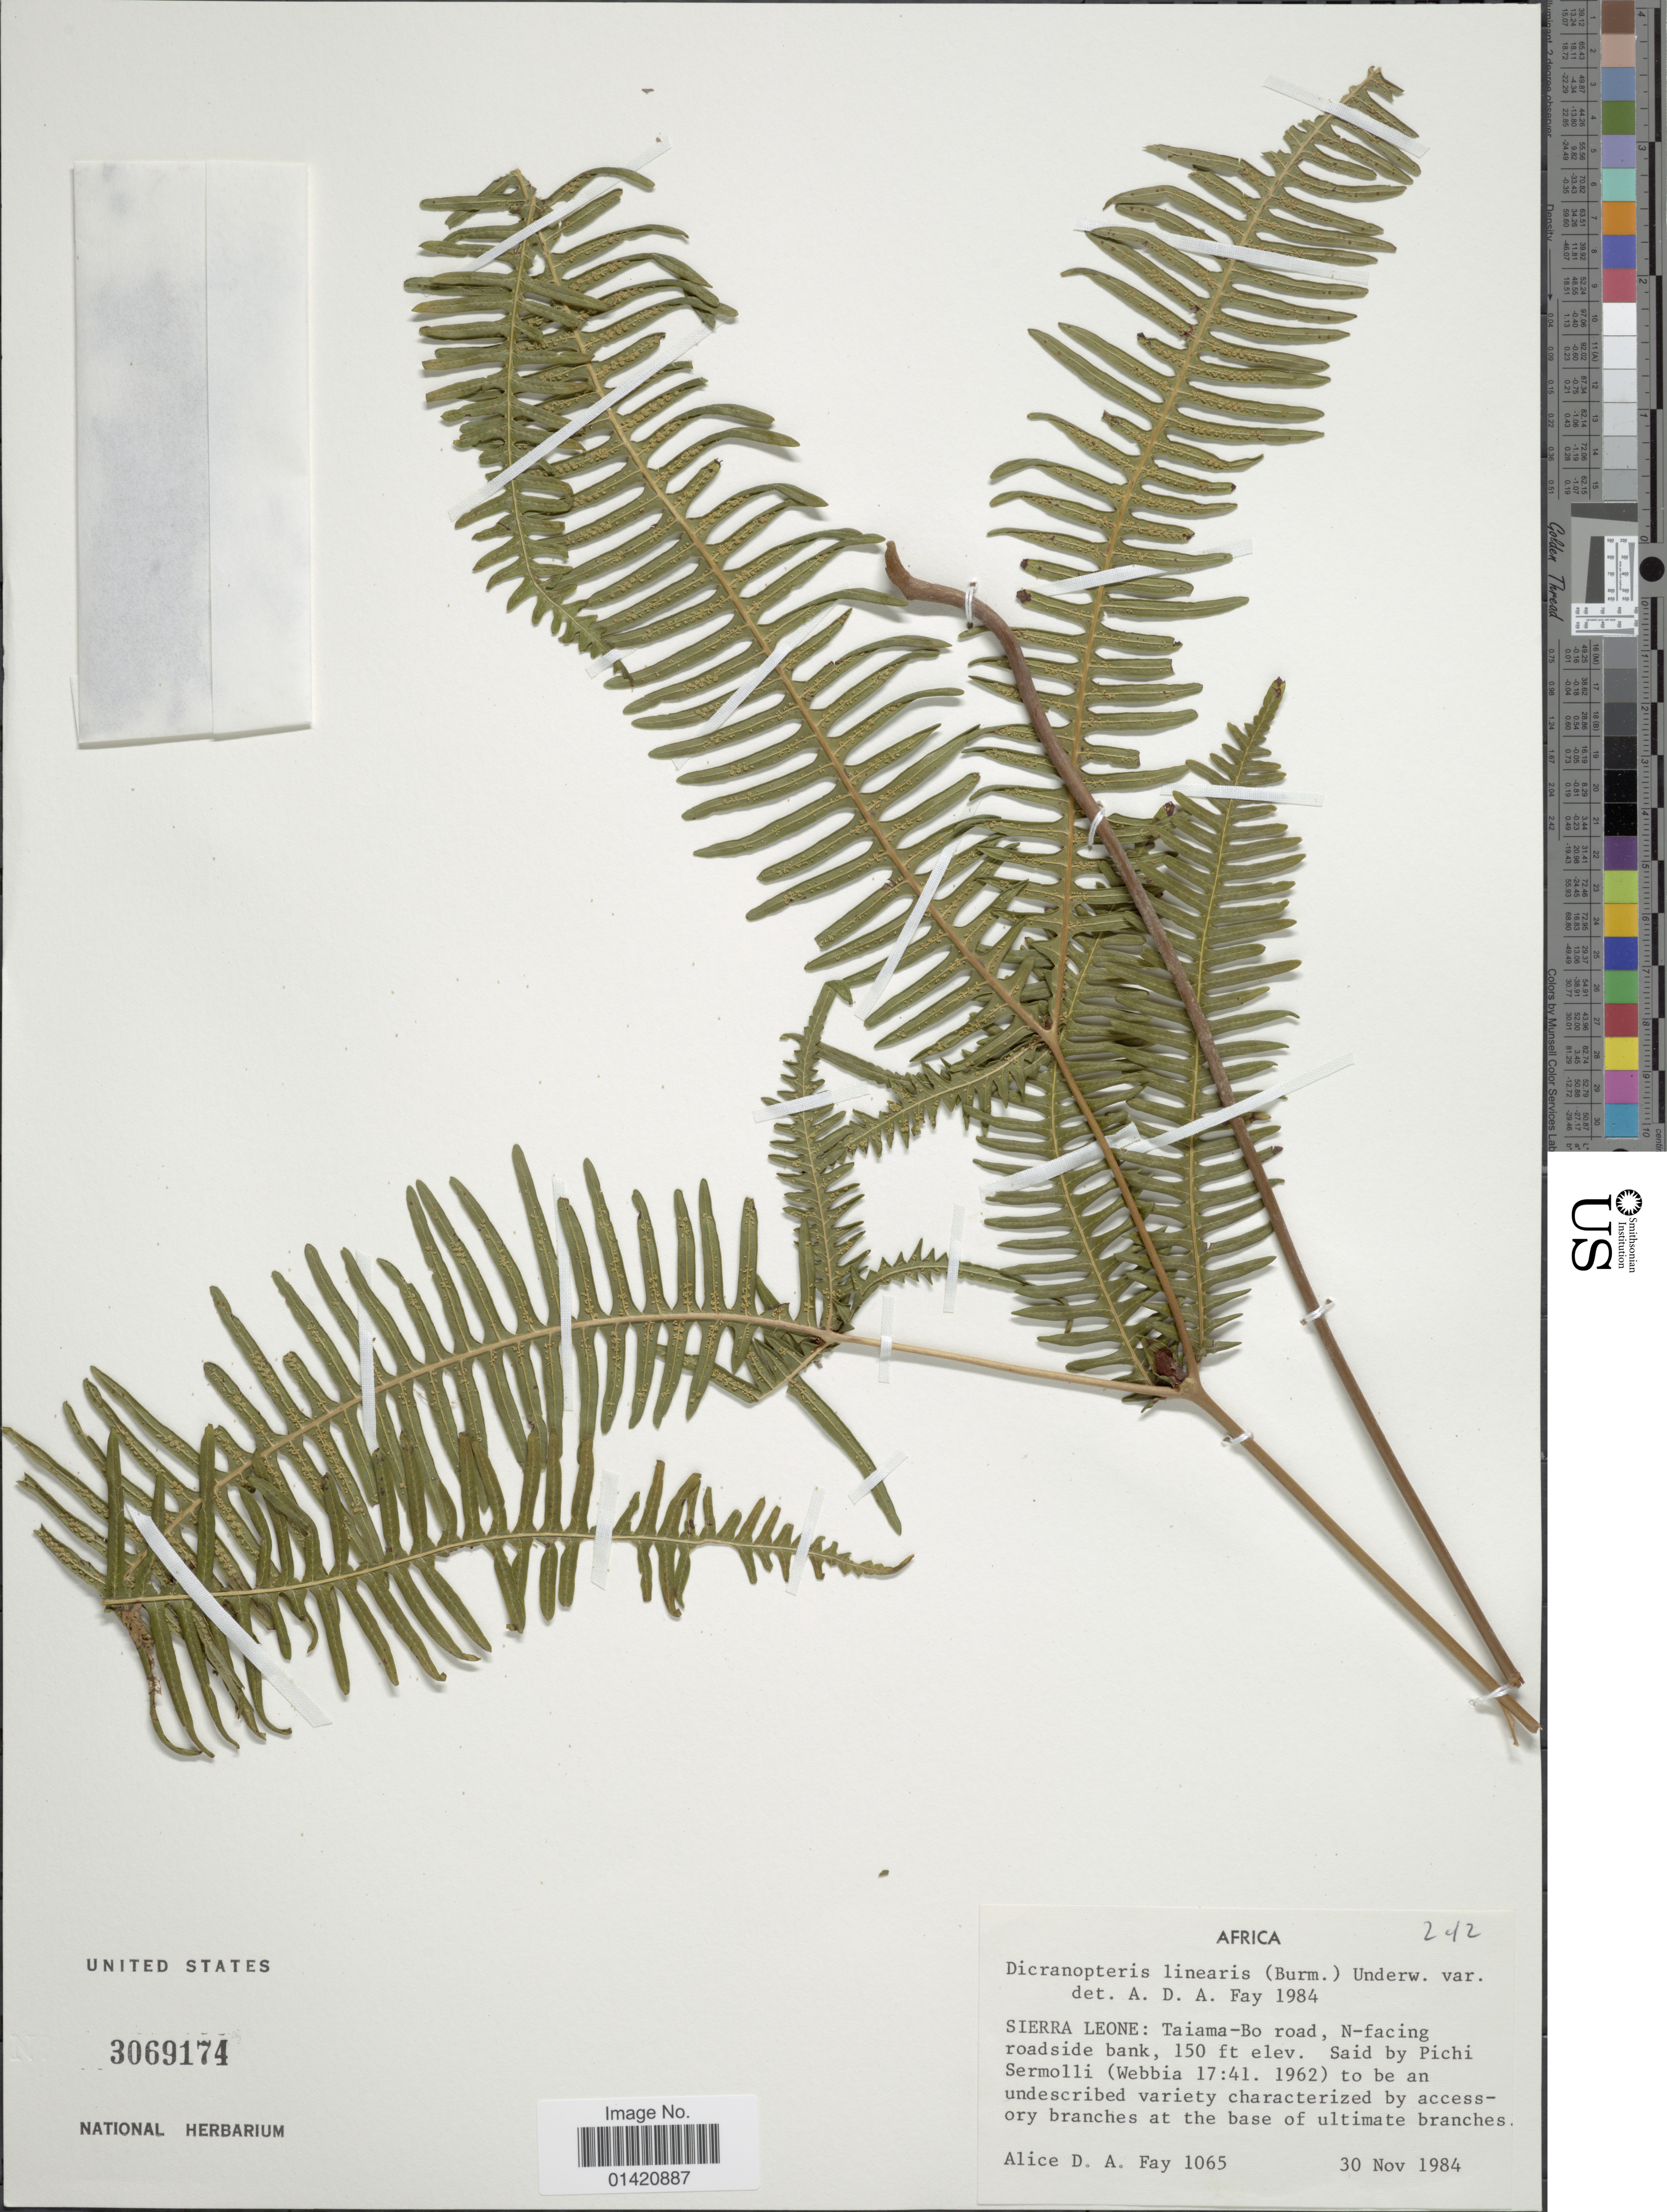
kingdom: Plantae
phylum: Tracheophyta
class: Polypodiopsida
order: Gleicheniales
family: Gleicheniaceae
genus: Dicranopteris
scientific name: Dicranopteris linearis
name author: (Burm. f.) Underw.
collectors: A. Fay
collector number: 1065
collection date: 1984-11-30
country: Sierra Leone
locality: Africa, Sierra Leone: Taiama-Bo road, N-facing roadside bank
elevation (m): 46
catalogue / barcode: US 3069174